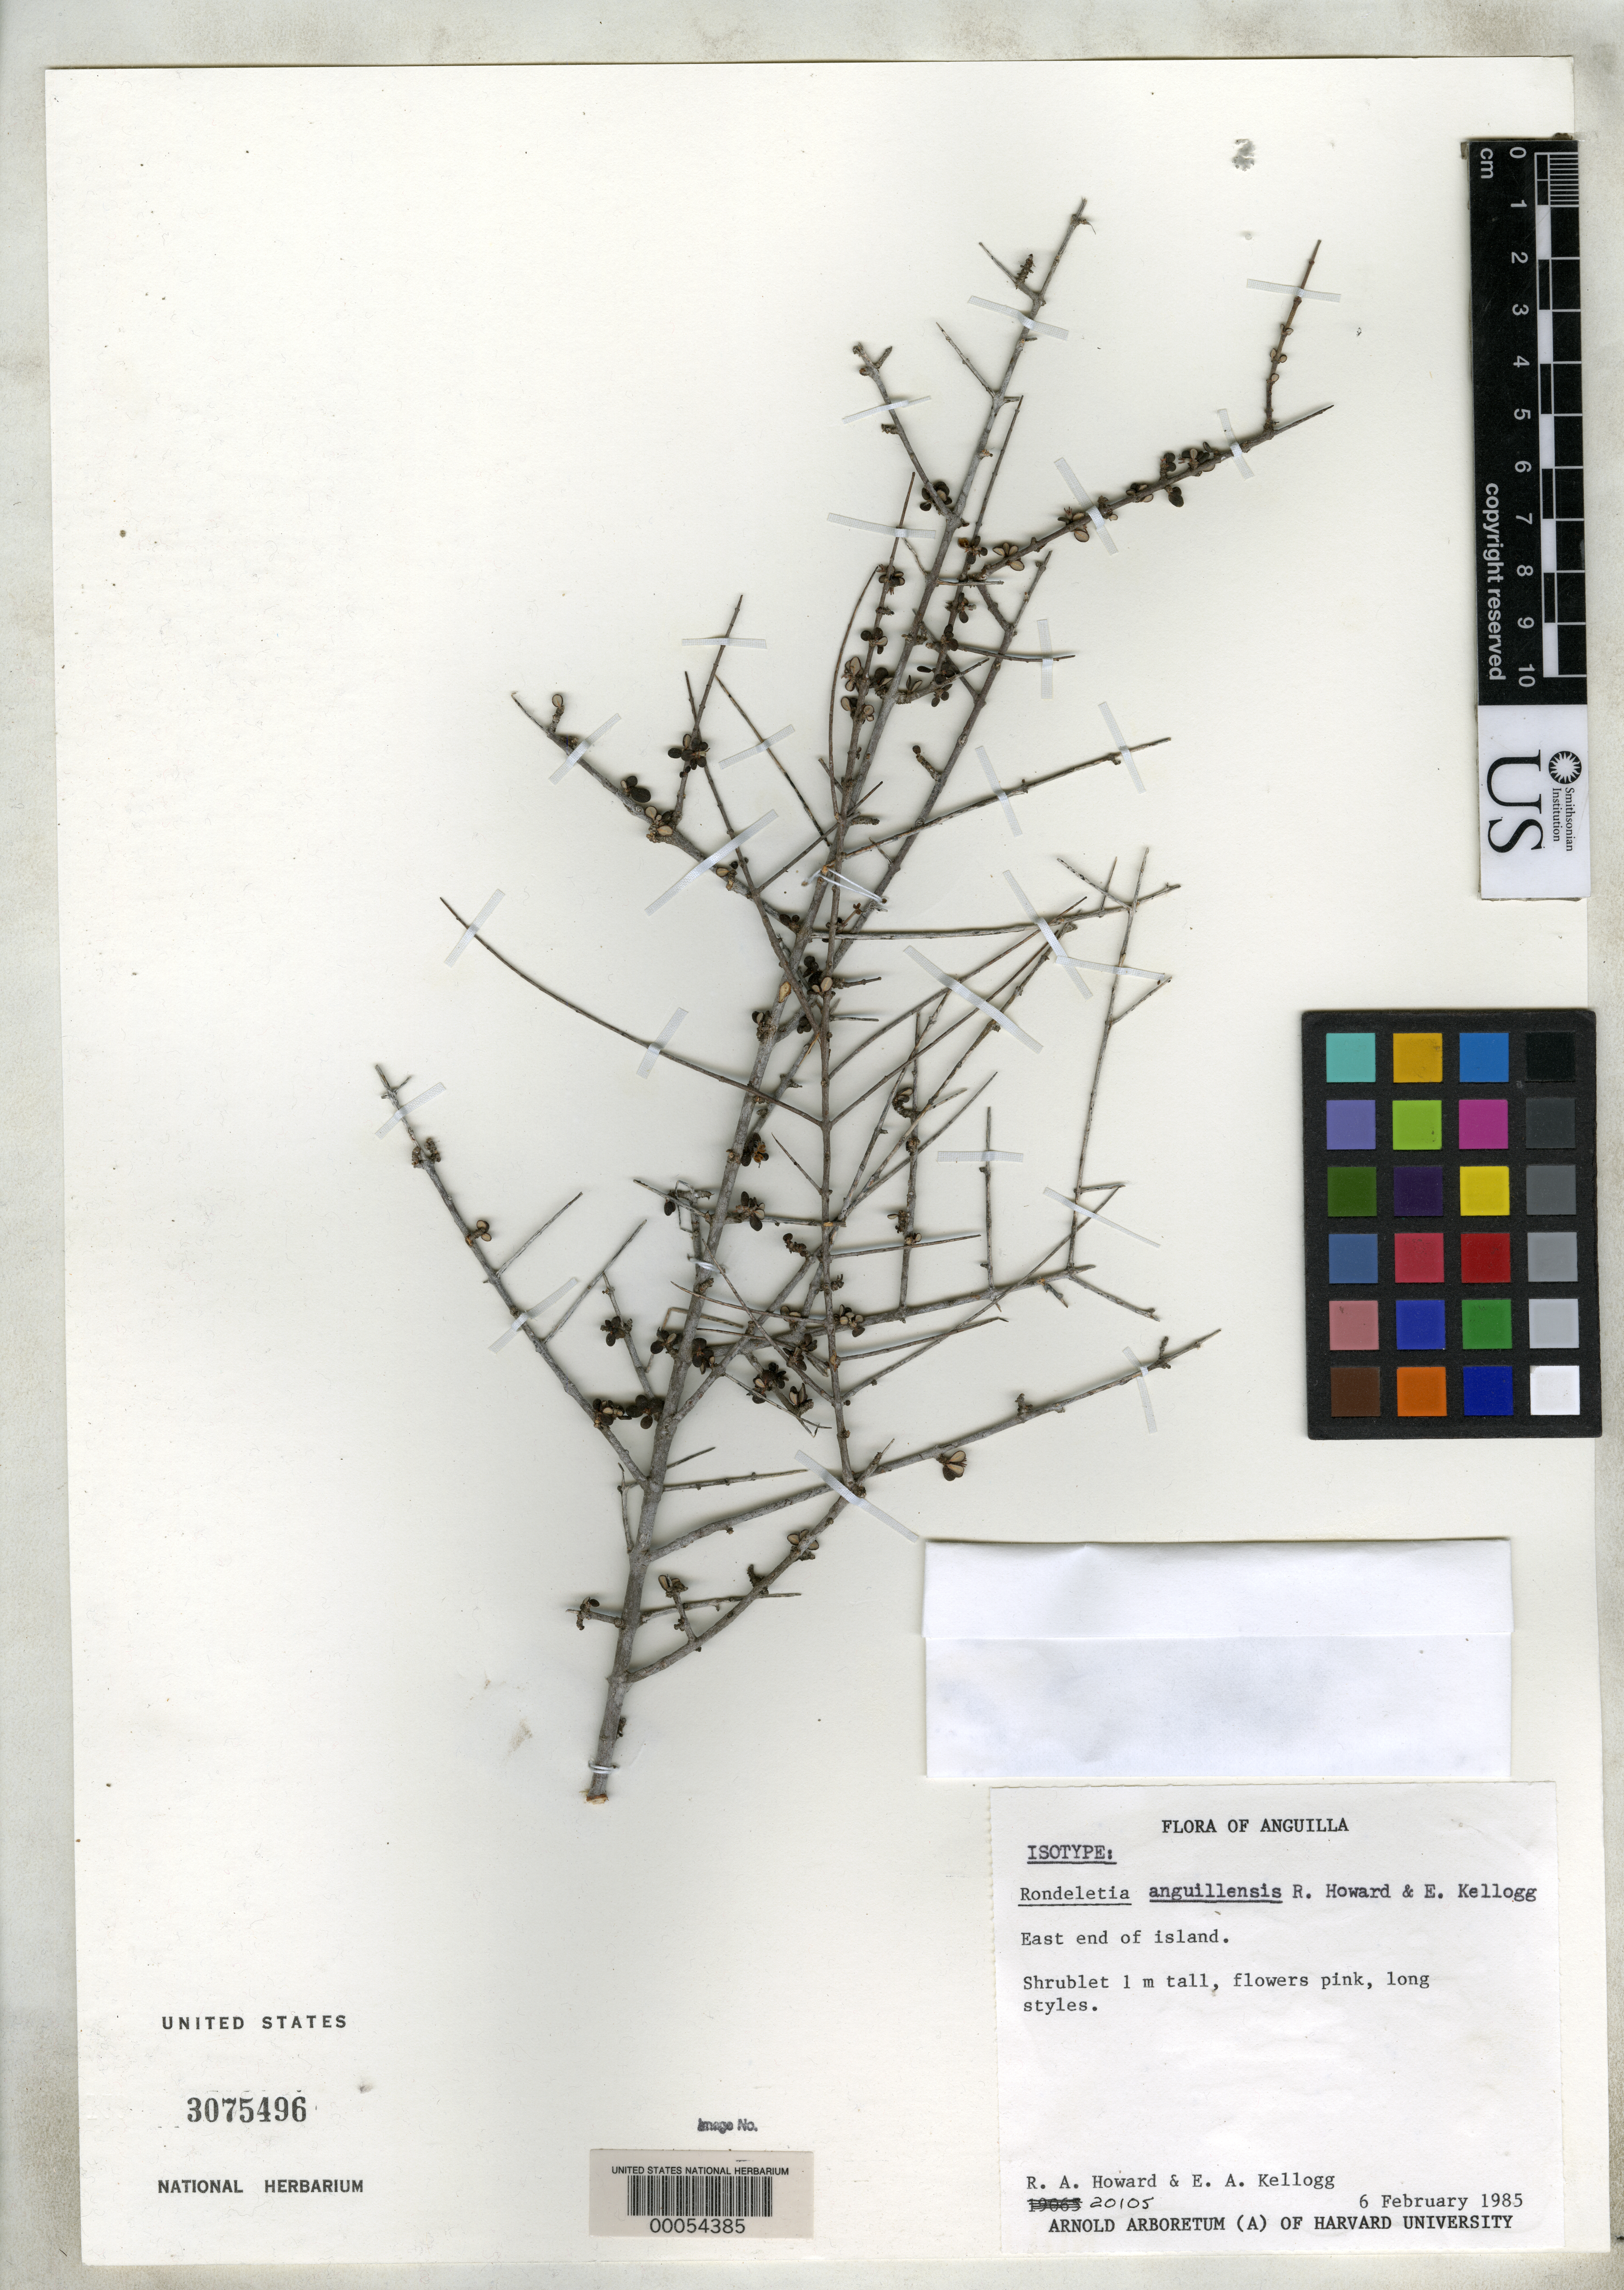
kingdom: Plantae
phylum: Tracheophyta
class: Magnoliopsida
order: Gentianales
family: Rubiaceae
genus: Rondeletia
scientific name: Rondeletia anguillensis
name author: R.A. Howard & E.A. Kellogg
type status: Isotype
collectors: R. A. Howard & A. Kellogg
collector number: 20105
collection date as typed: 06 Feb 1985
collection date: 1985-02-06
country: St. Christopher-Nevis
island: Anguilla Island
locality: E end of island.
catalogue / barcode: US 3075496